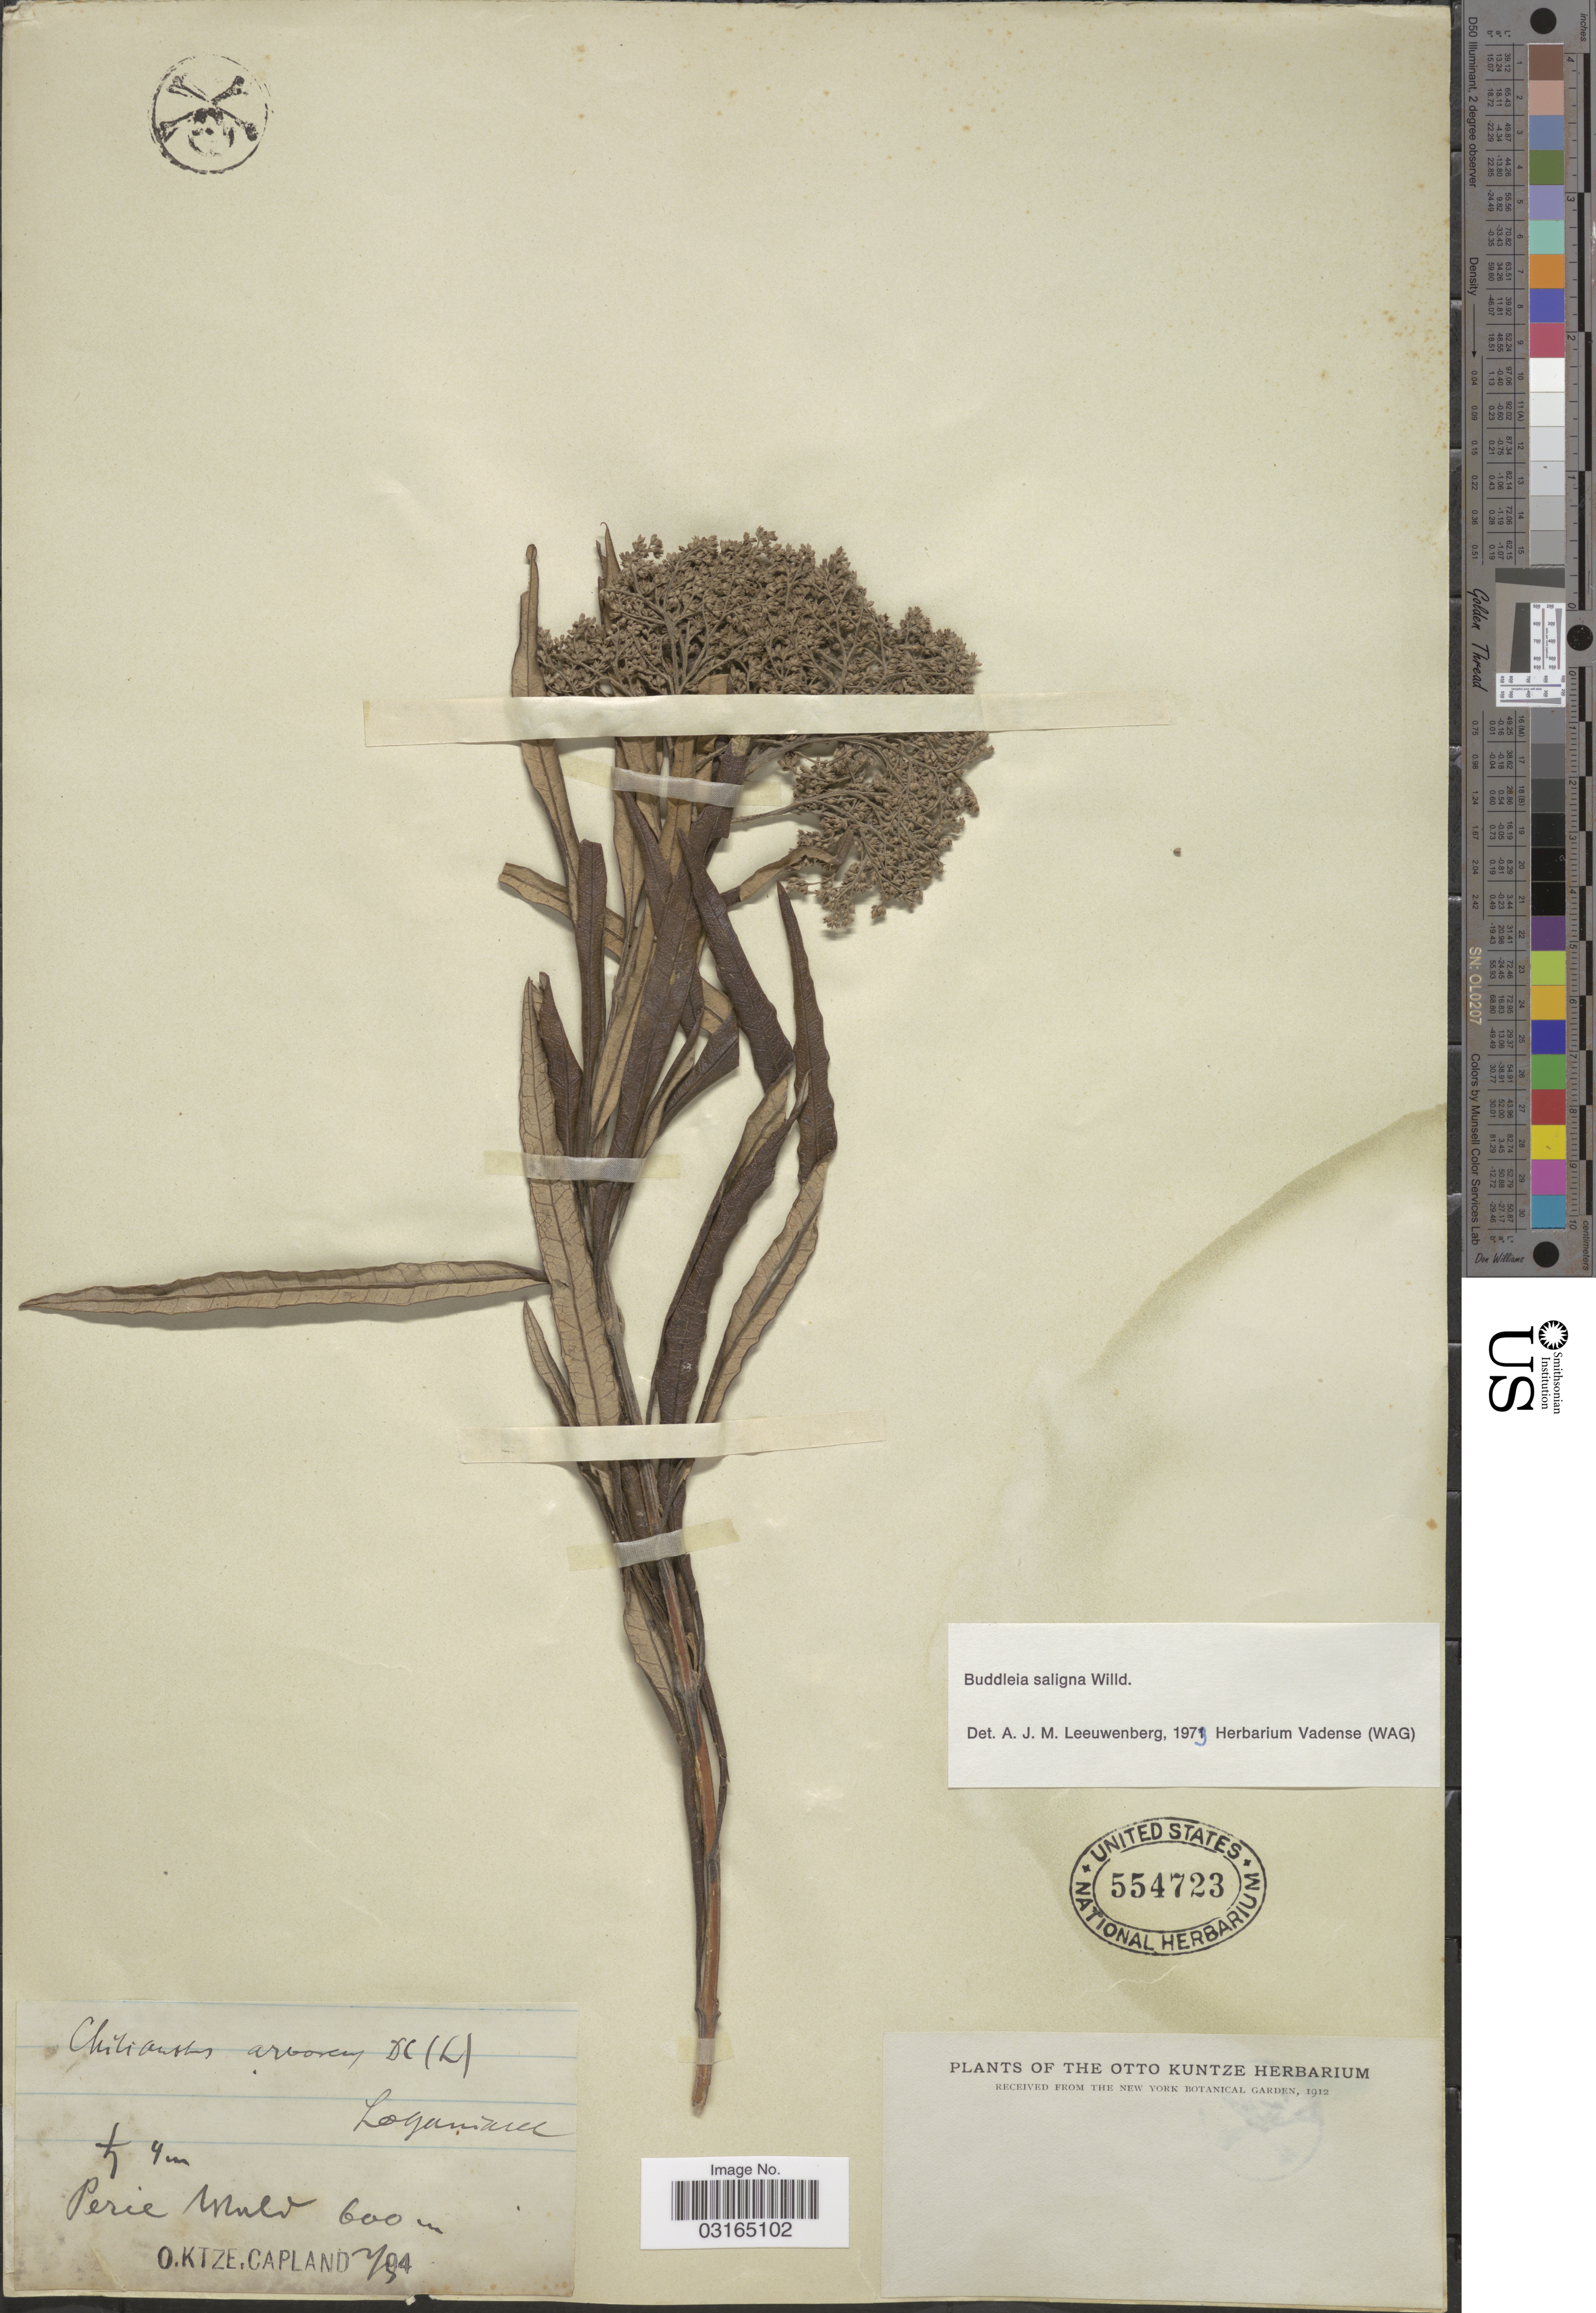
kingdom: Plantae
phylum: Tracheophyta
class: Magnoliopsida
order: Lamiales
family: Scrophulariaceae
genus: Buddleja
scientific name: Buddleja saligna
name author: Willd.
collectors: C.E.O. Kuntze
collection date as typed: Transcribed d/m/y: /5/94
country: South Africa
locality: Capland. Perie Wald.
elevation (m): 600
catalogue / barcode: US 554723